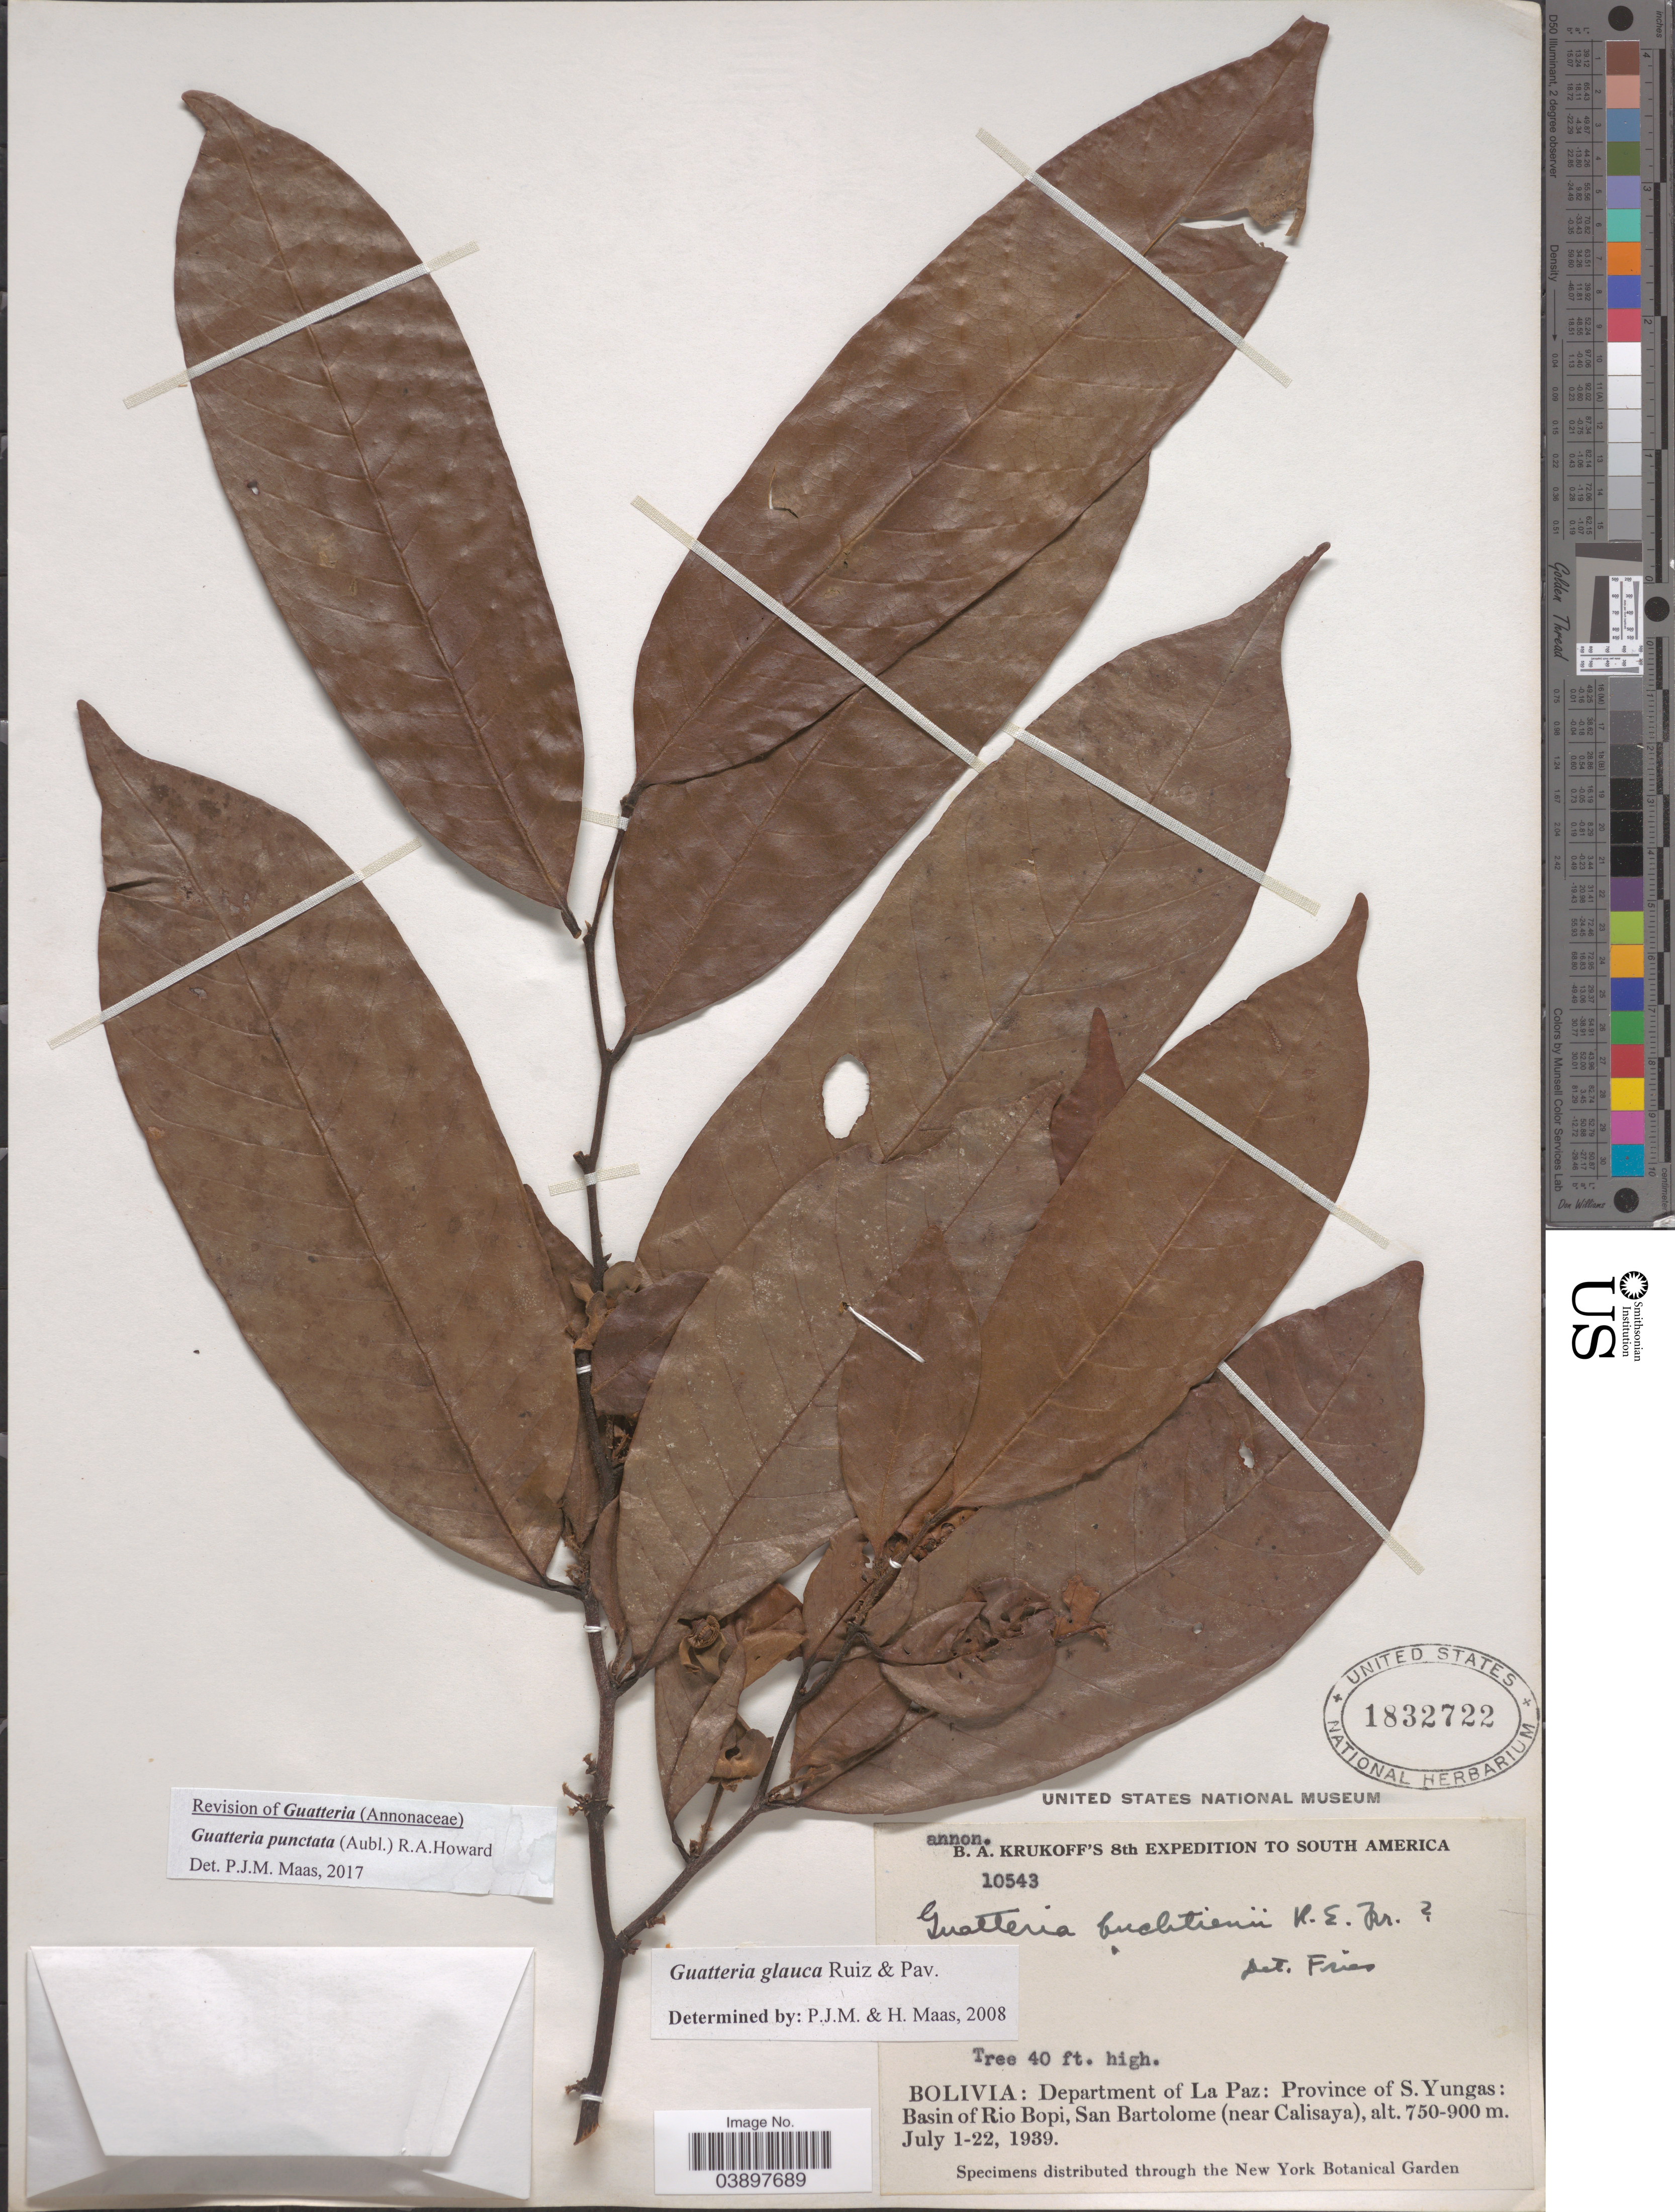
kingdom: Plantae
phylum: Tracheophyta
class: Magnoliopsida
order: Magnoliales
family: Annonaceae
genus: Guatteria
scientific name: Guatteria punctata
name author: (Aubl.) R.A. Howard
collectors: B. A. Krukoff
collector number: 10543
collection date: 1939-07-01/1939-07-22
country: Bolivia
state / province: La Paz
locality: Department of La Paz: Province of S. Yungas: Basin of Rio Bopi, San Bartolome (near Calisaya).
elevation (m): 750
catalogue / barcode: US 1832722